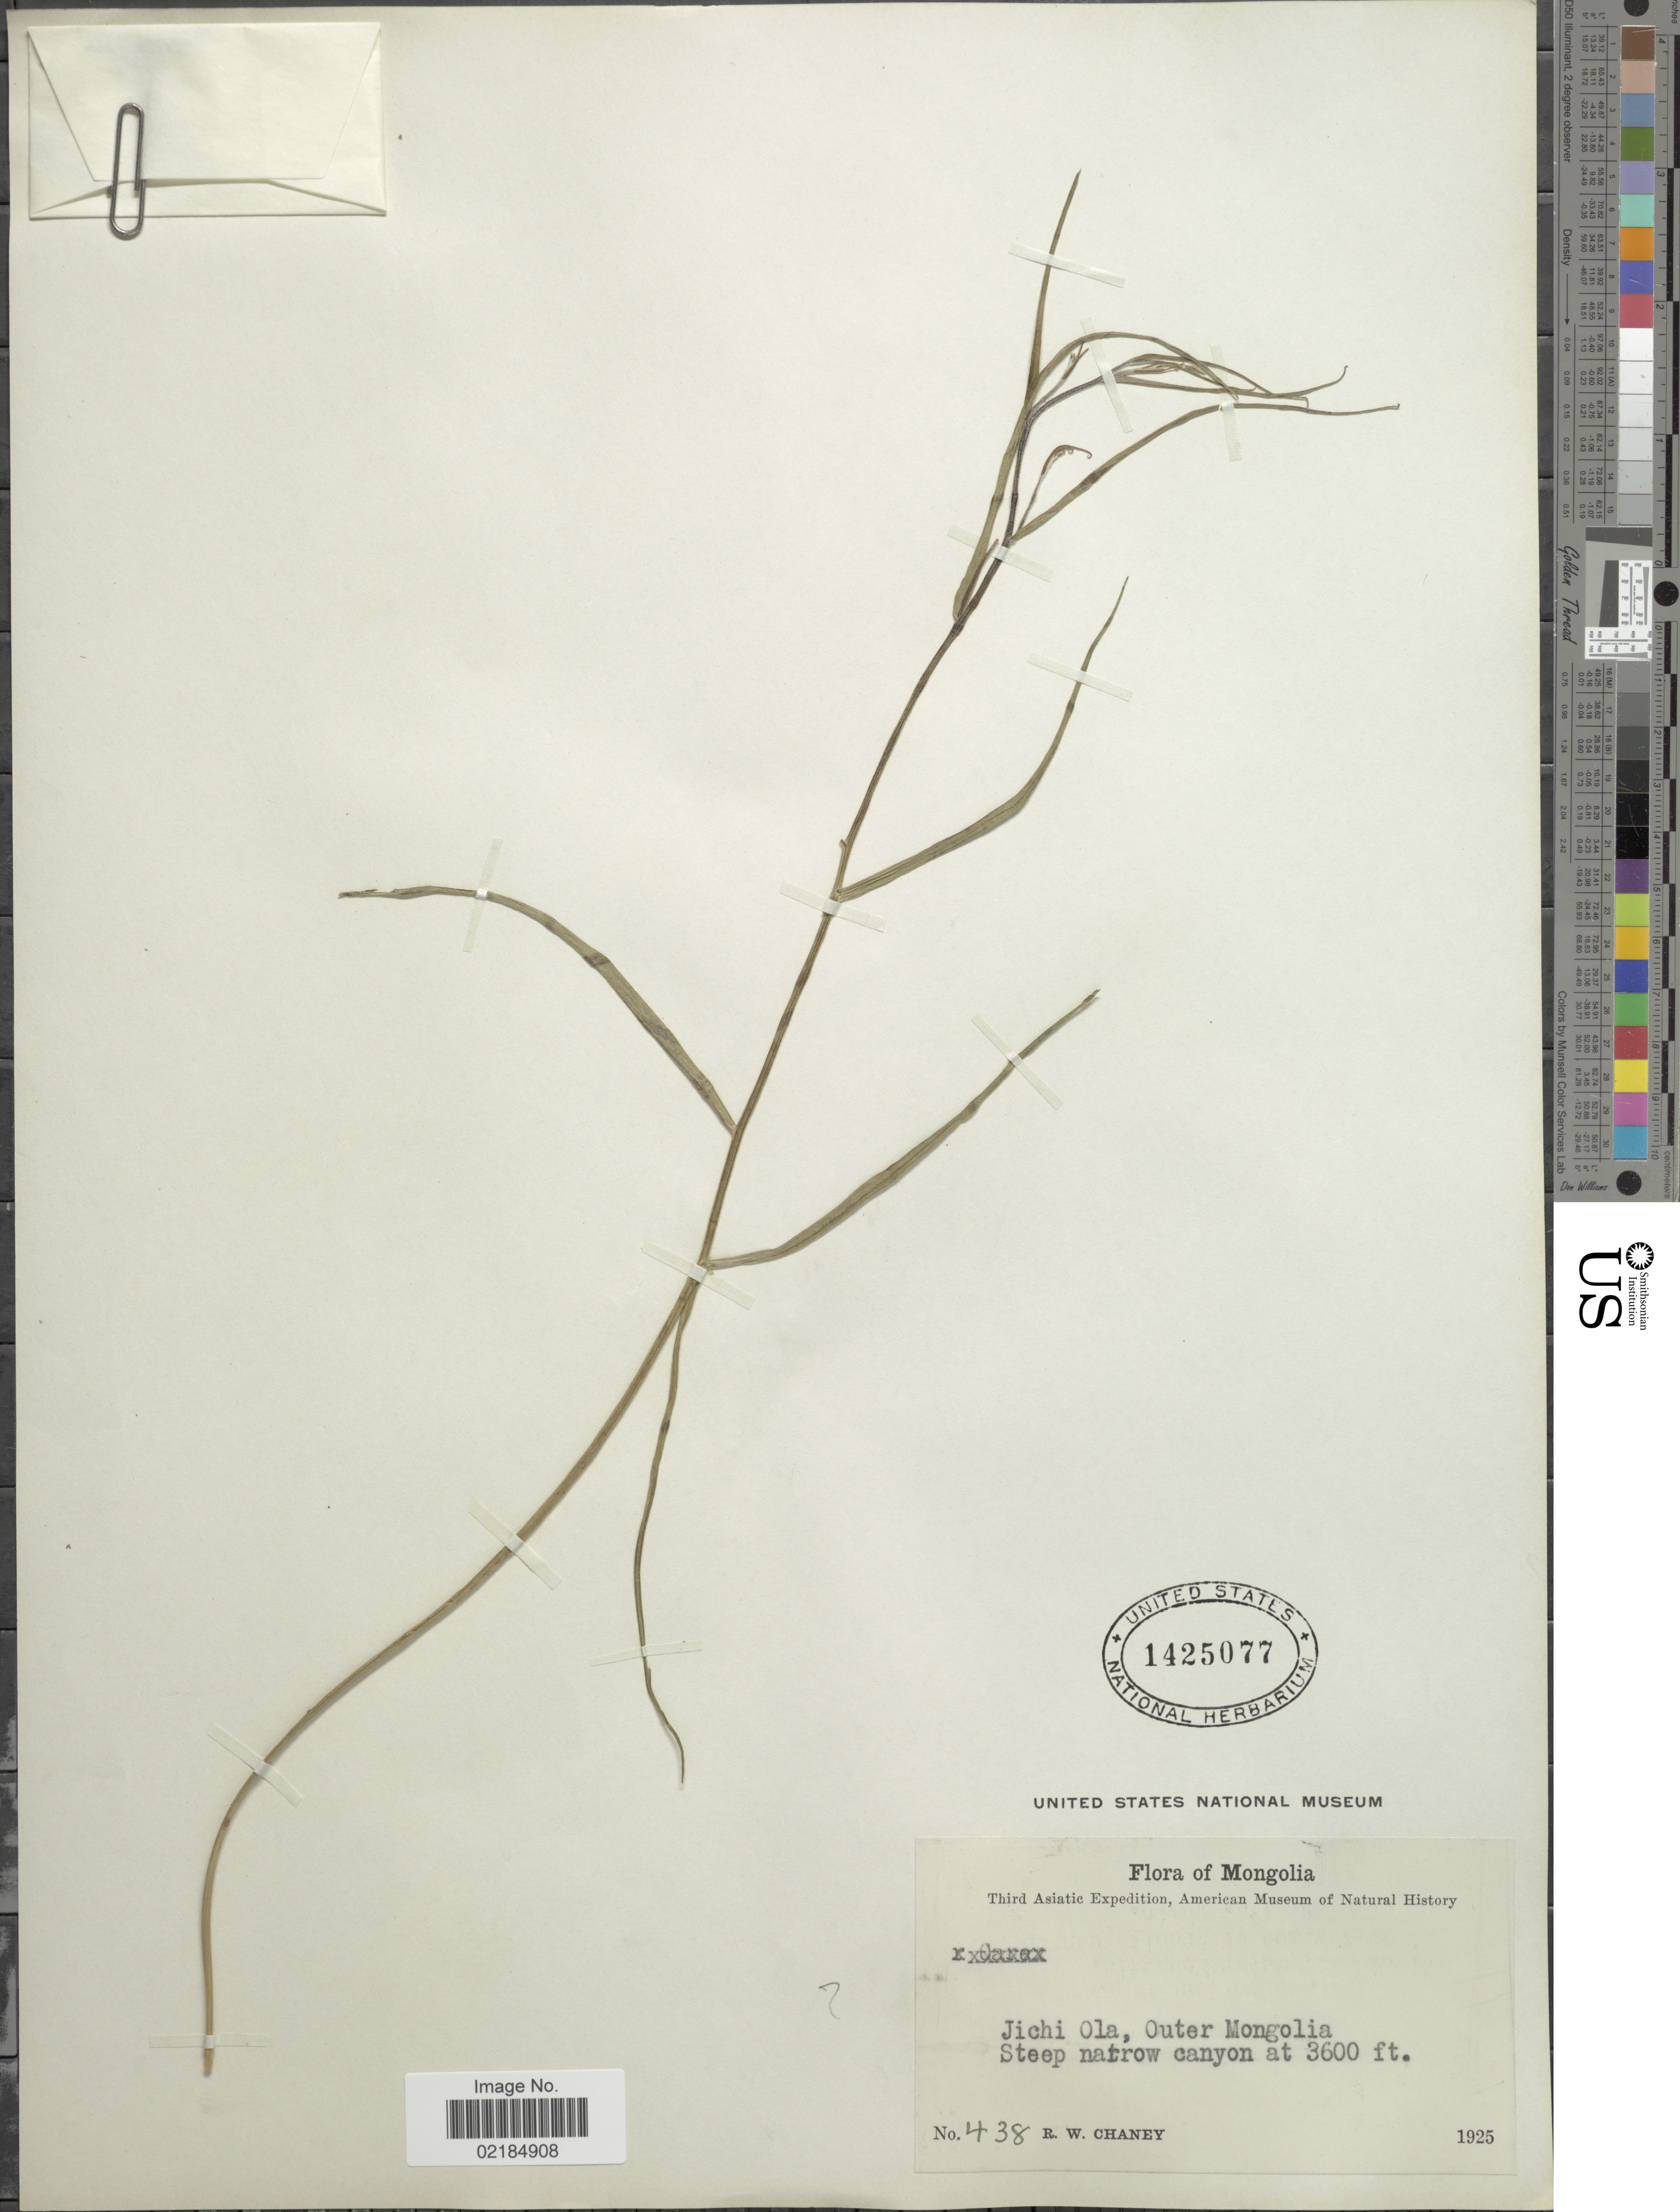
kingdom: Plantae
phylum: Tracheophyta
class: Magnoliopsida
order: Asterales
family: Asteraceae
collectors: R. Chaney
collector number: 438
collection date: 1925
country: Mongolia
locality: Jichi Ola, Outer Mongolia. Steep narrow canyon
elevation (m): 1097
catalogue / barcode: US 1425077